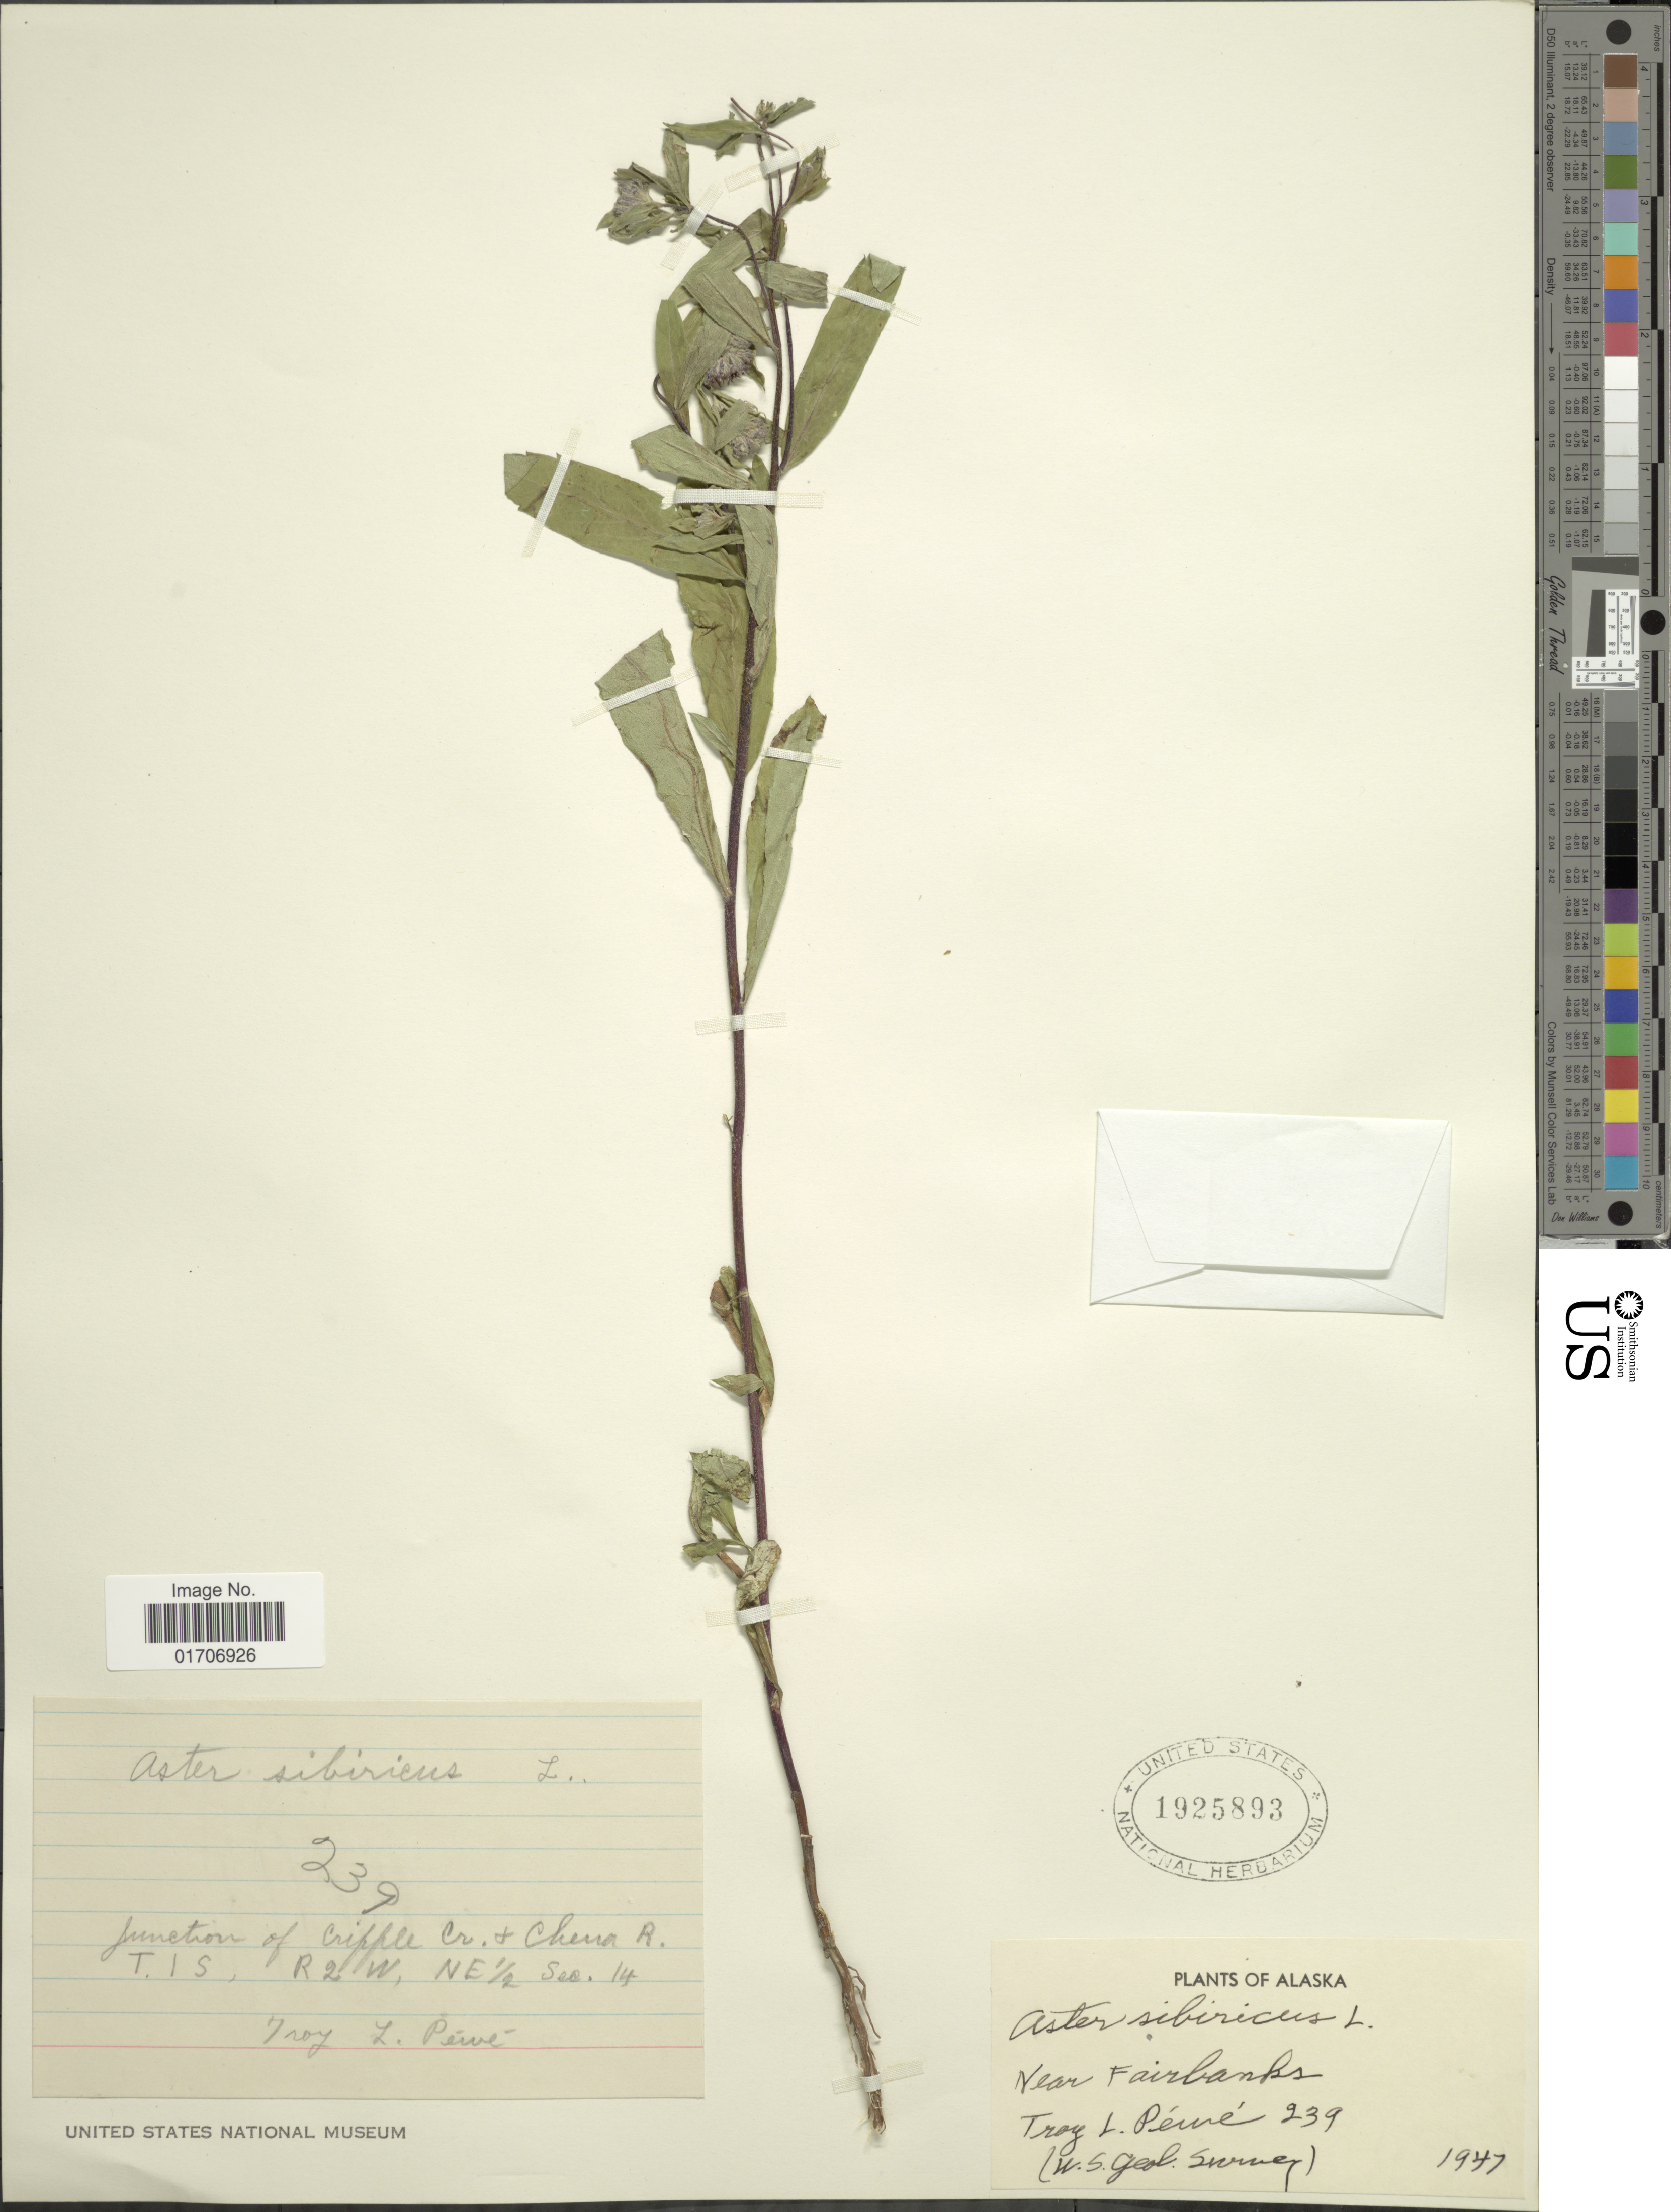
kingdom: Plantae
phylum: Tracheophyta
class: Magnoliopsida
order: Asterales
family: Asteraceae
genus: Eurybia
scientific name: Eurybia sibirica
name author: (L.) G.L. Nesom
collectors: T. Péwé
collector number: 239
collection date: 1947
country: United States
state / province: Alaska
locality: Near Fairbanks. Junction of Cripple Cr. + Chena R. T 1 S, R 2 W, NE ½, Sec. 14.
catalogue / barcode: US 1925893